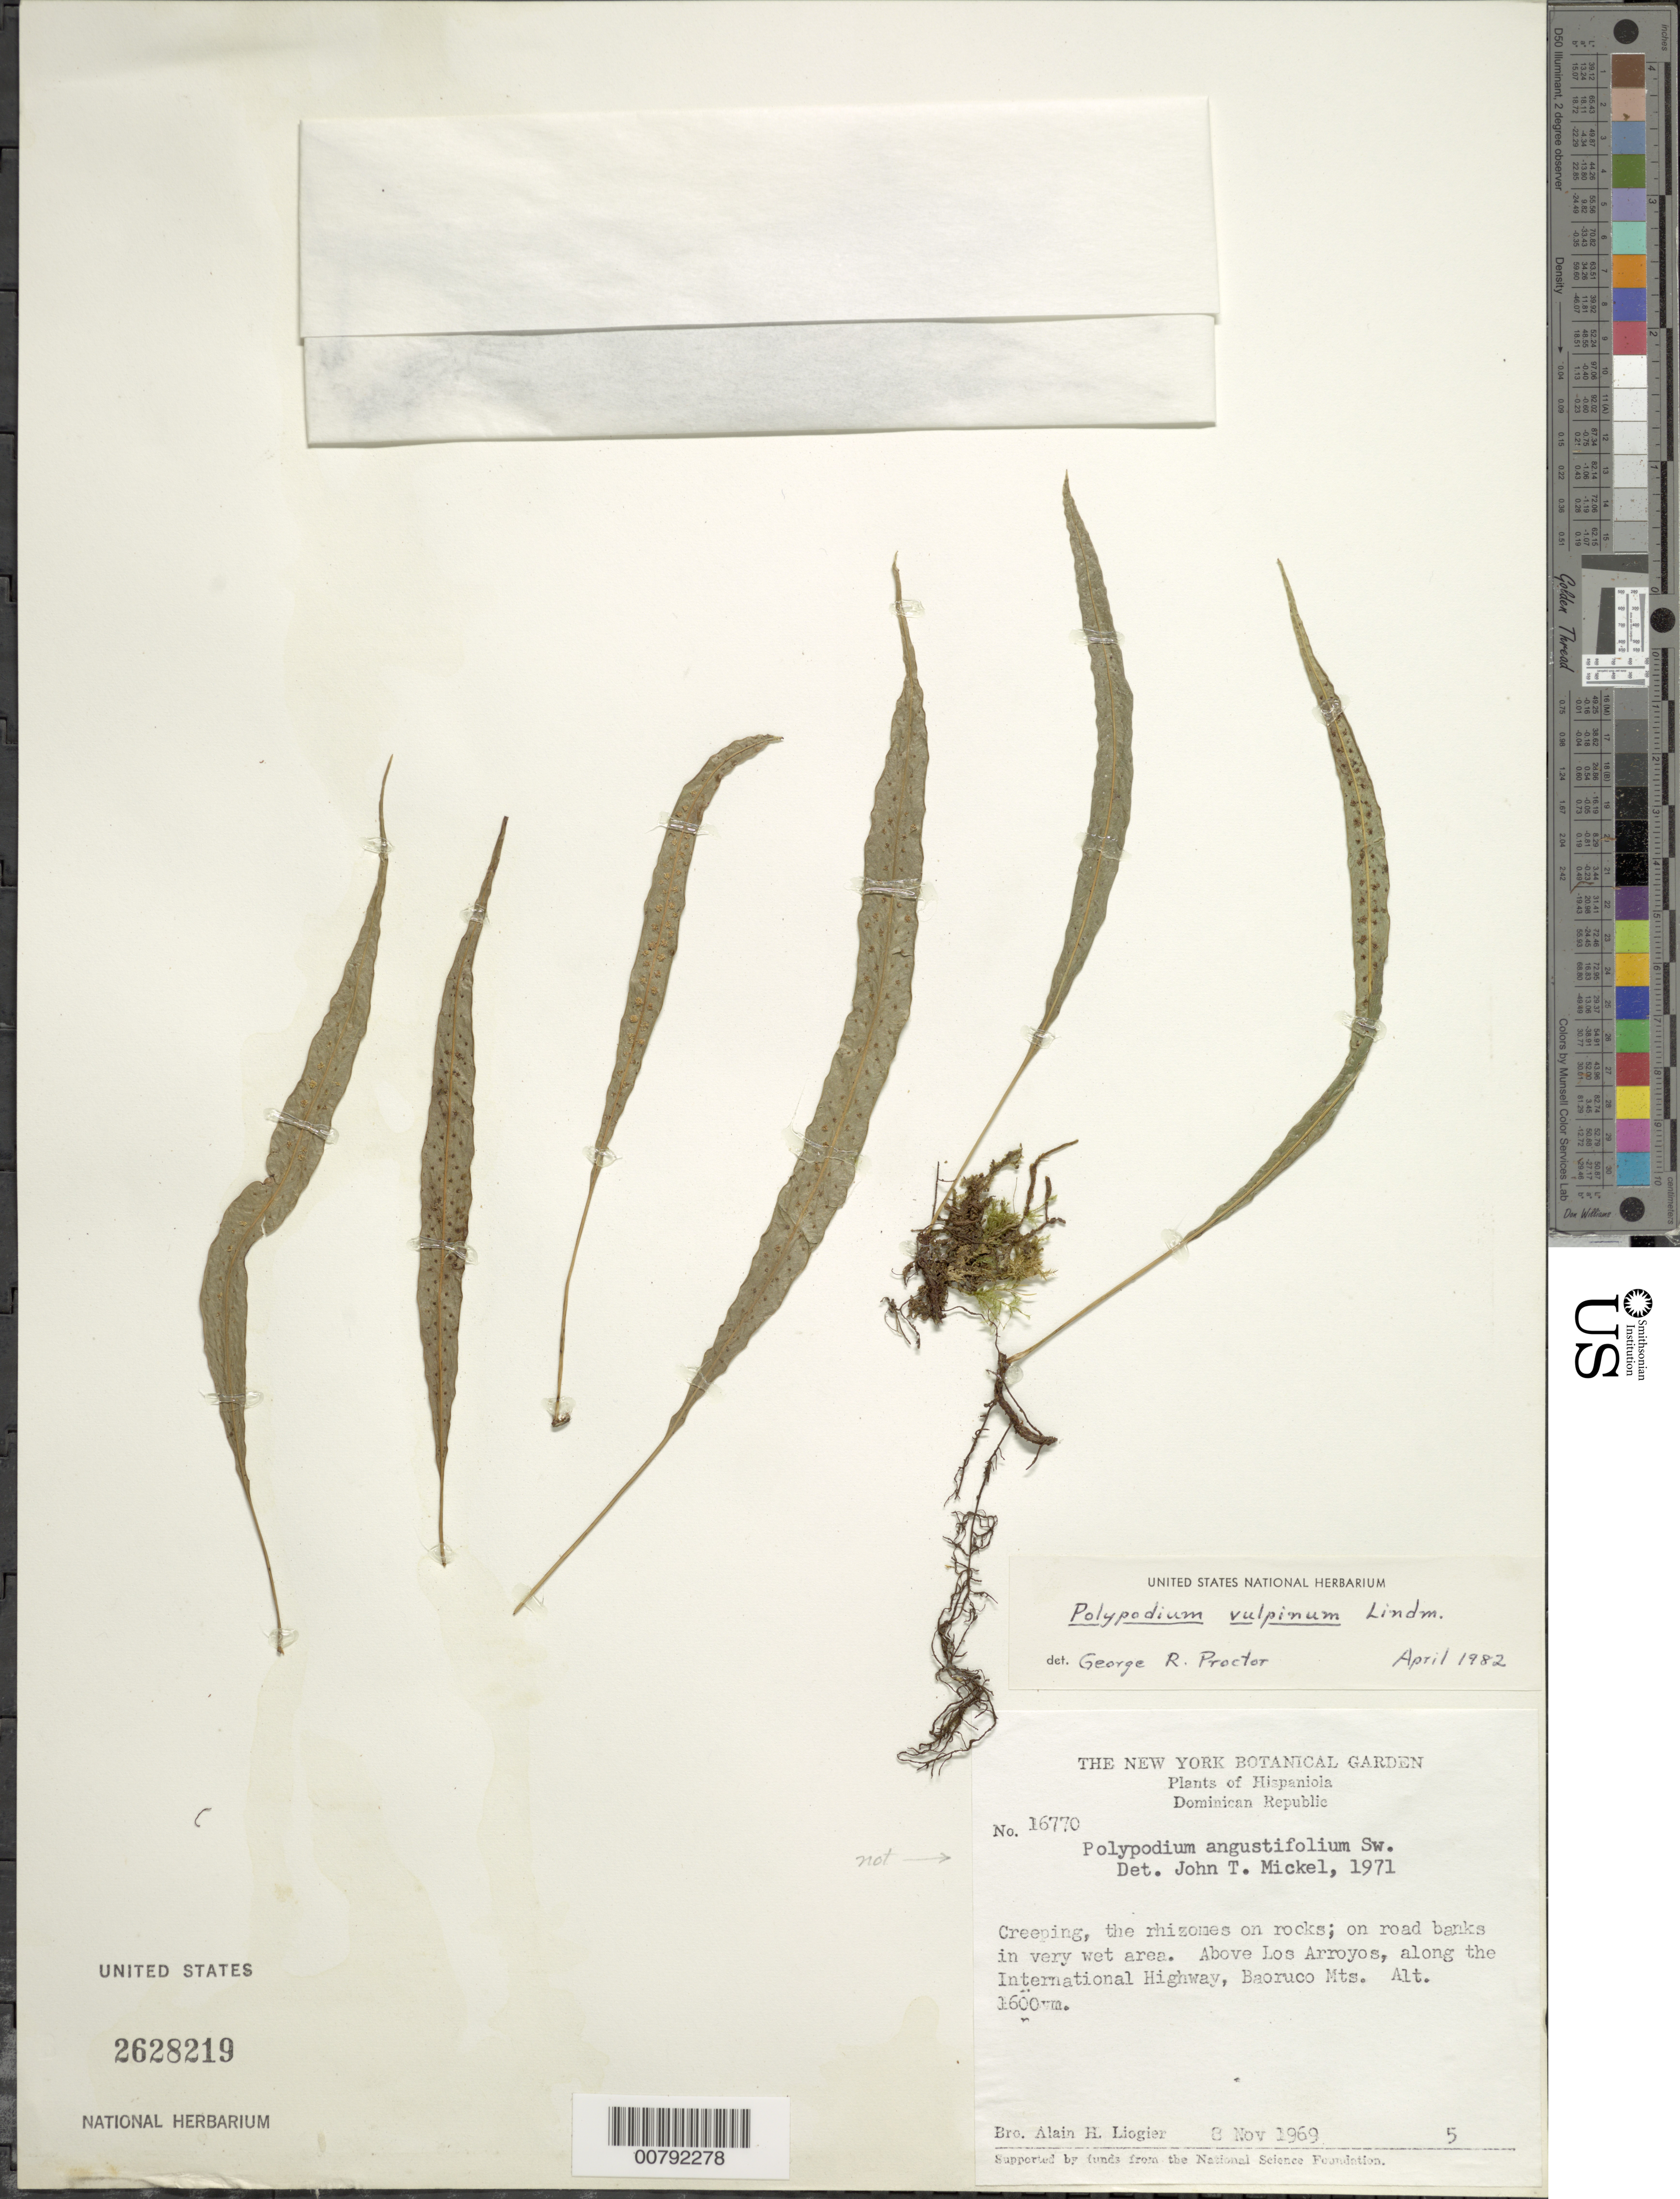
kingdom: Plantae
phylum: Tracheophyta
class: Polypodiopsida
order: Polypodiales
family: Polypodiaceae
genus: Campyloneurum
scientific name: Campyloneurum vulpinum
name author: (Lindm.) Ching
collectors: A. H. Liogier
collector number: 16770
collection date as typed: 08 Nov 1969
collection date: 1969-11-08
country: Dominican Republic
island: Hispaniola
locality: Los Arroyos, International Highway, Baoruco Mts.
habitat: Road banks in very wet area; on rocks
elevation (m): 1600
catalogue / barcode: US 2628219